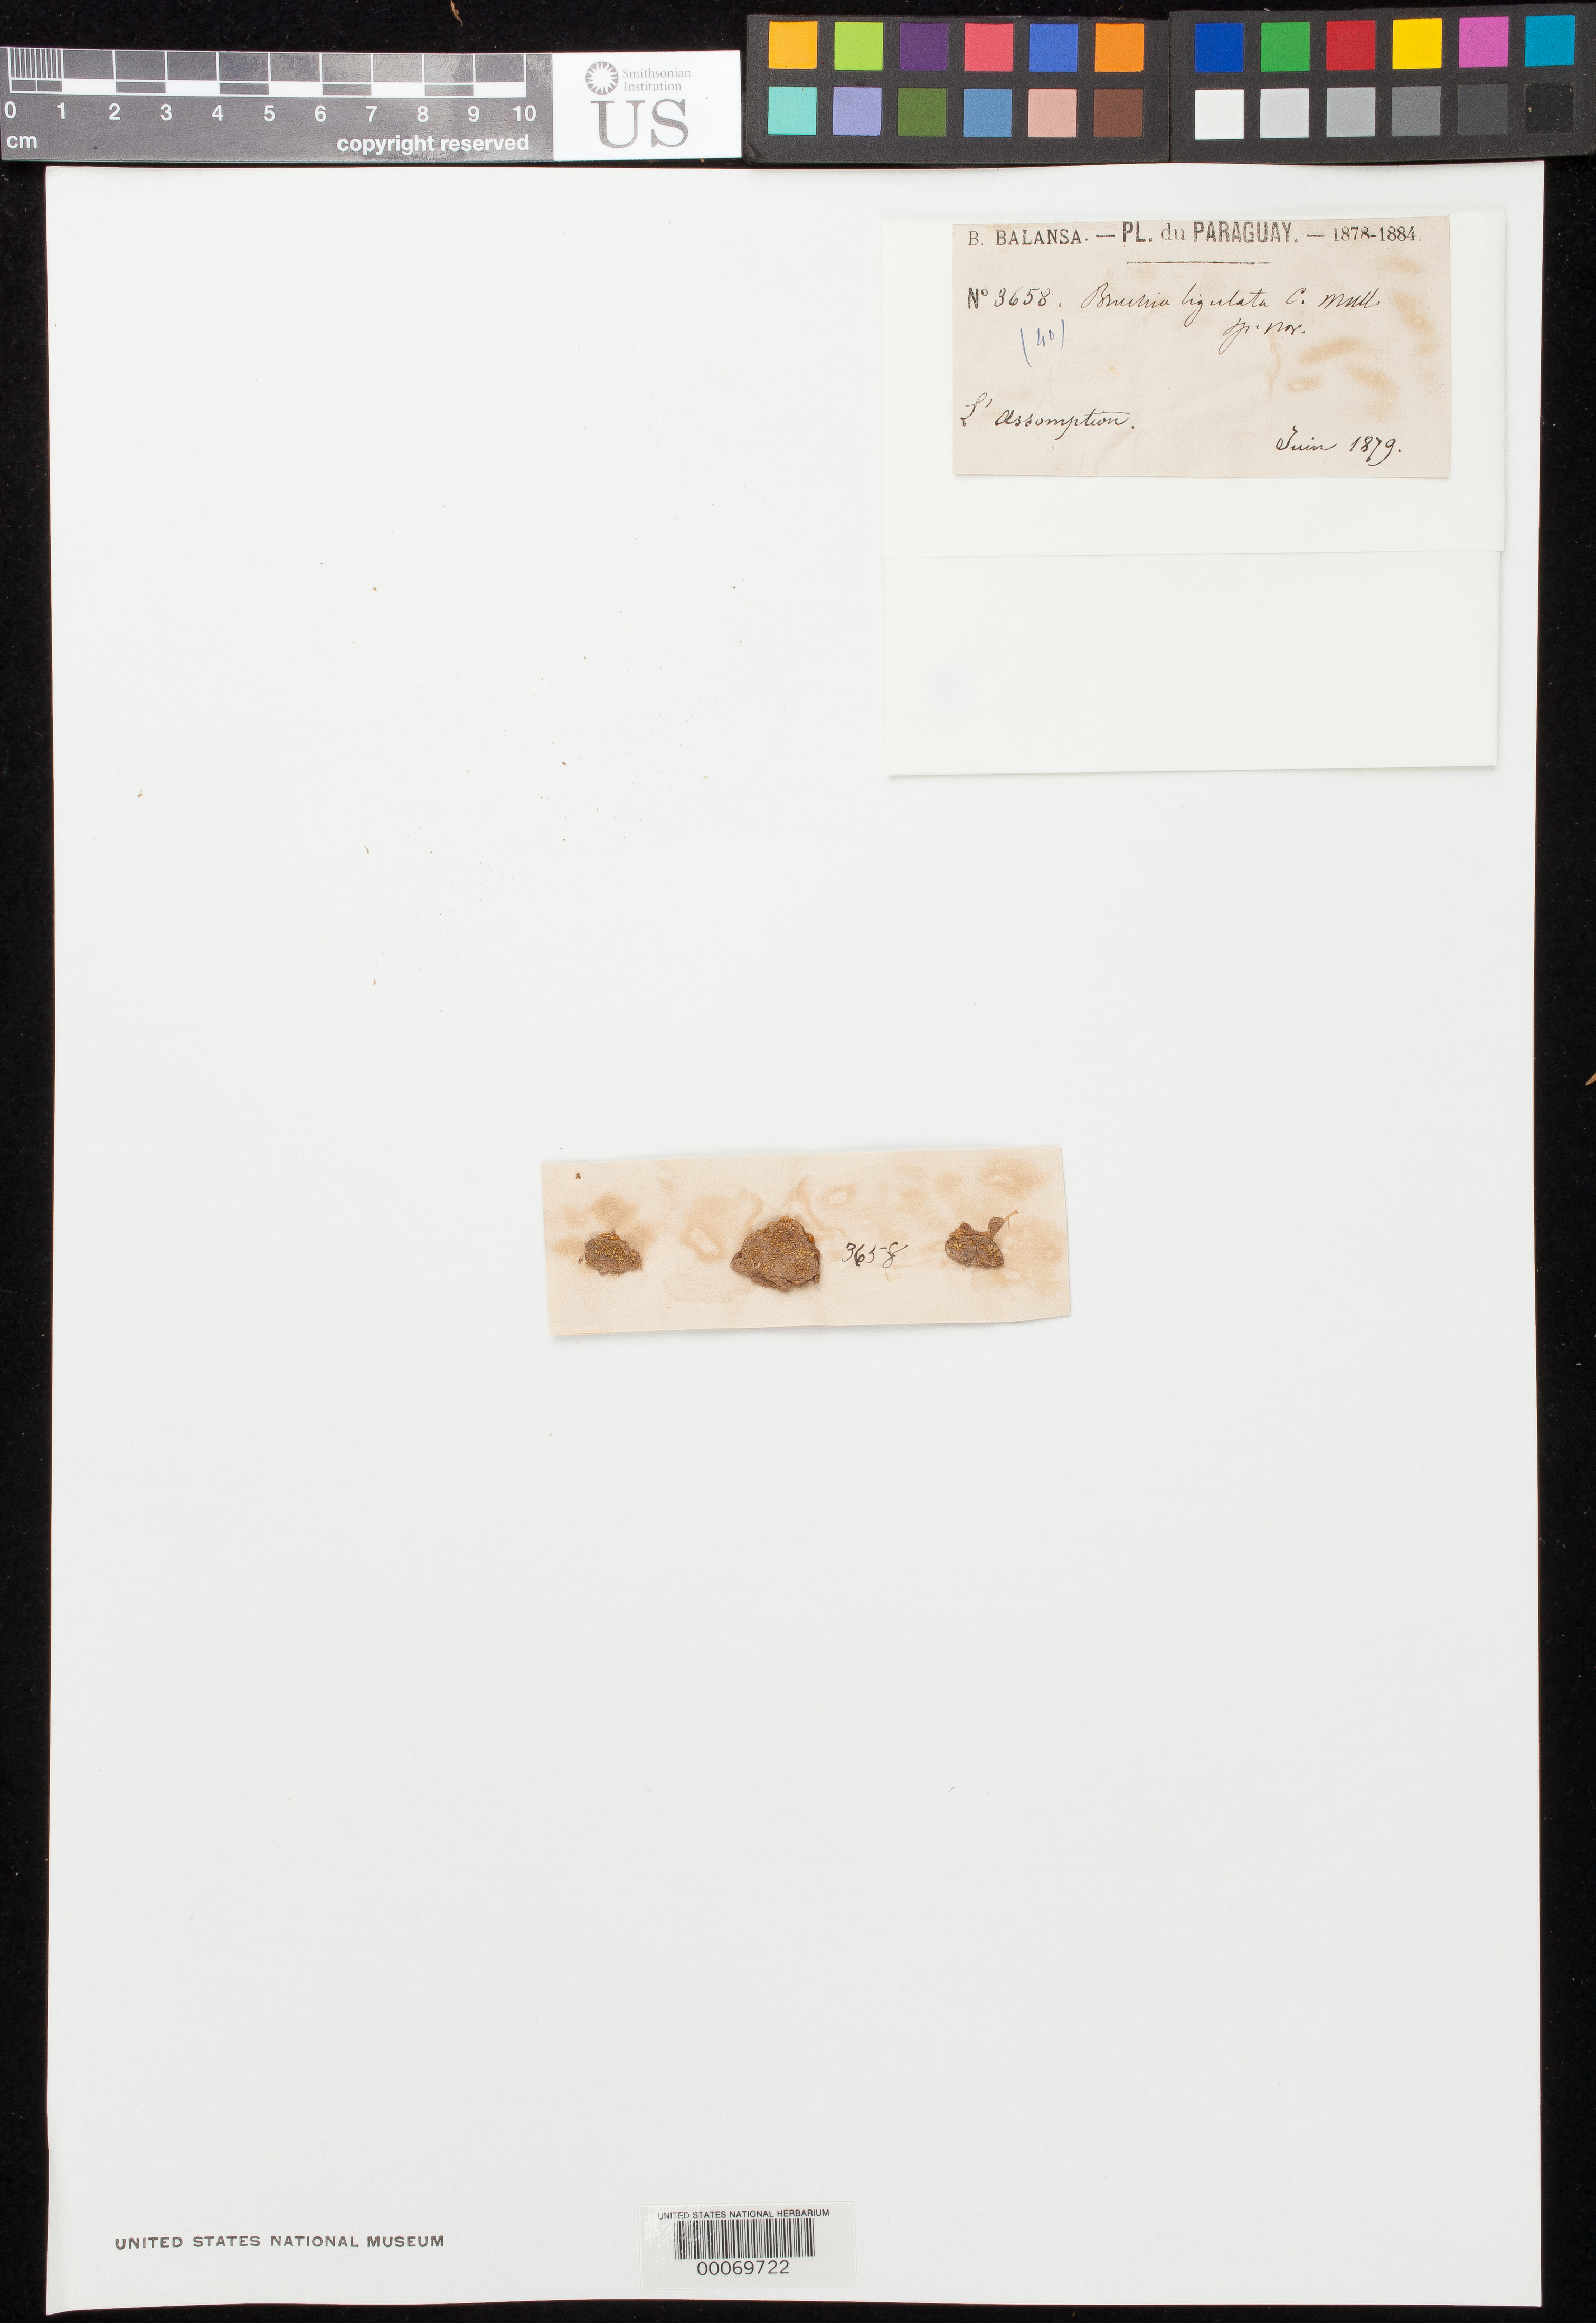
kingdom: Plantae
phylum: Bryophyta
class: Bryopsida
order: Dicranales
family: Bruchiaceae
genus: Bruchia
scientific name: Bruchia ligulata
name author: Müll. Hal.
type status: Isotype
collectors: B. Balansa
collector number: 3658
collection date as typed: Jun 1879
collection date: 1879-06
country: Paraguay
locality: L'Assumption.